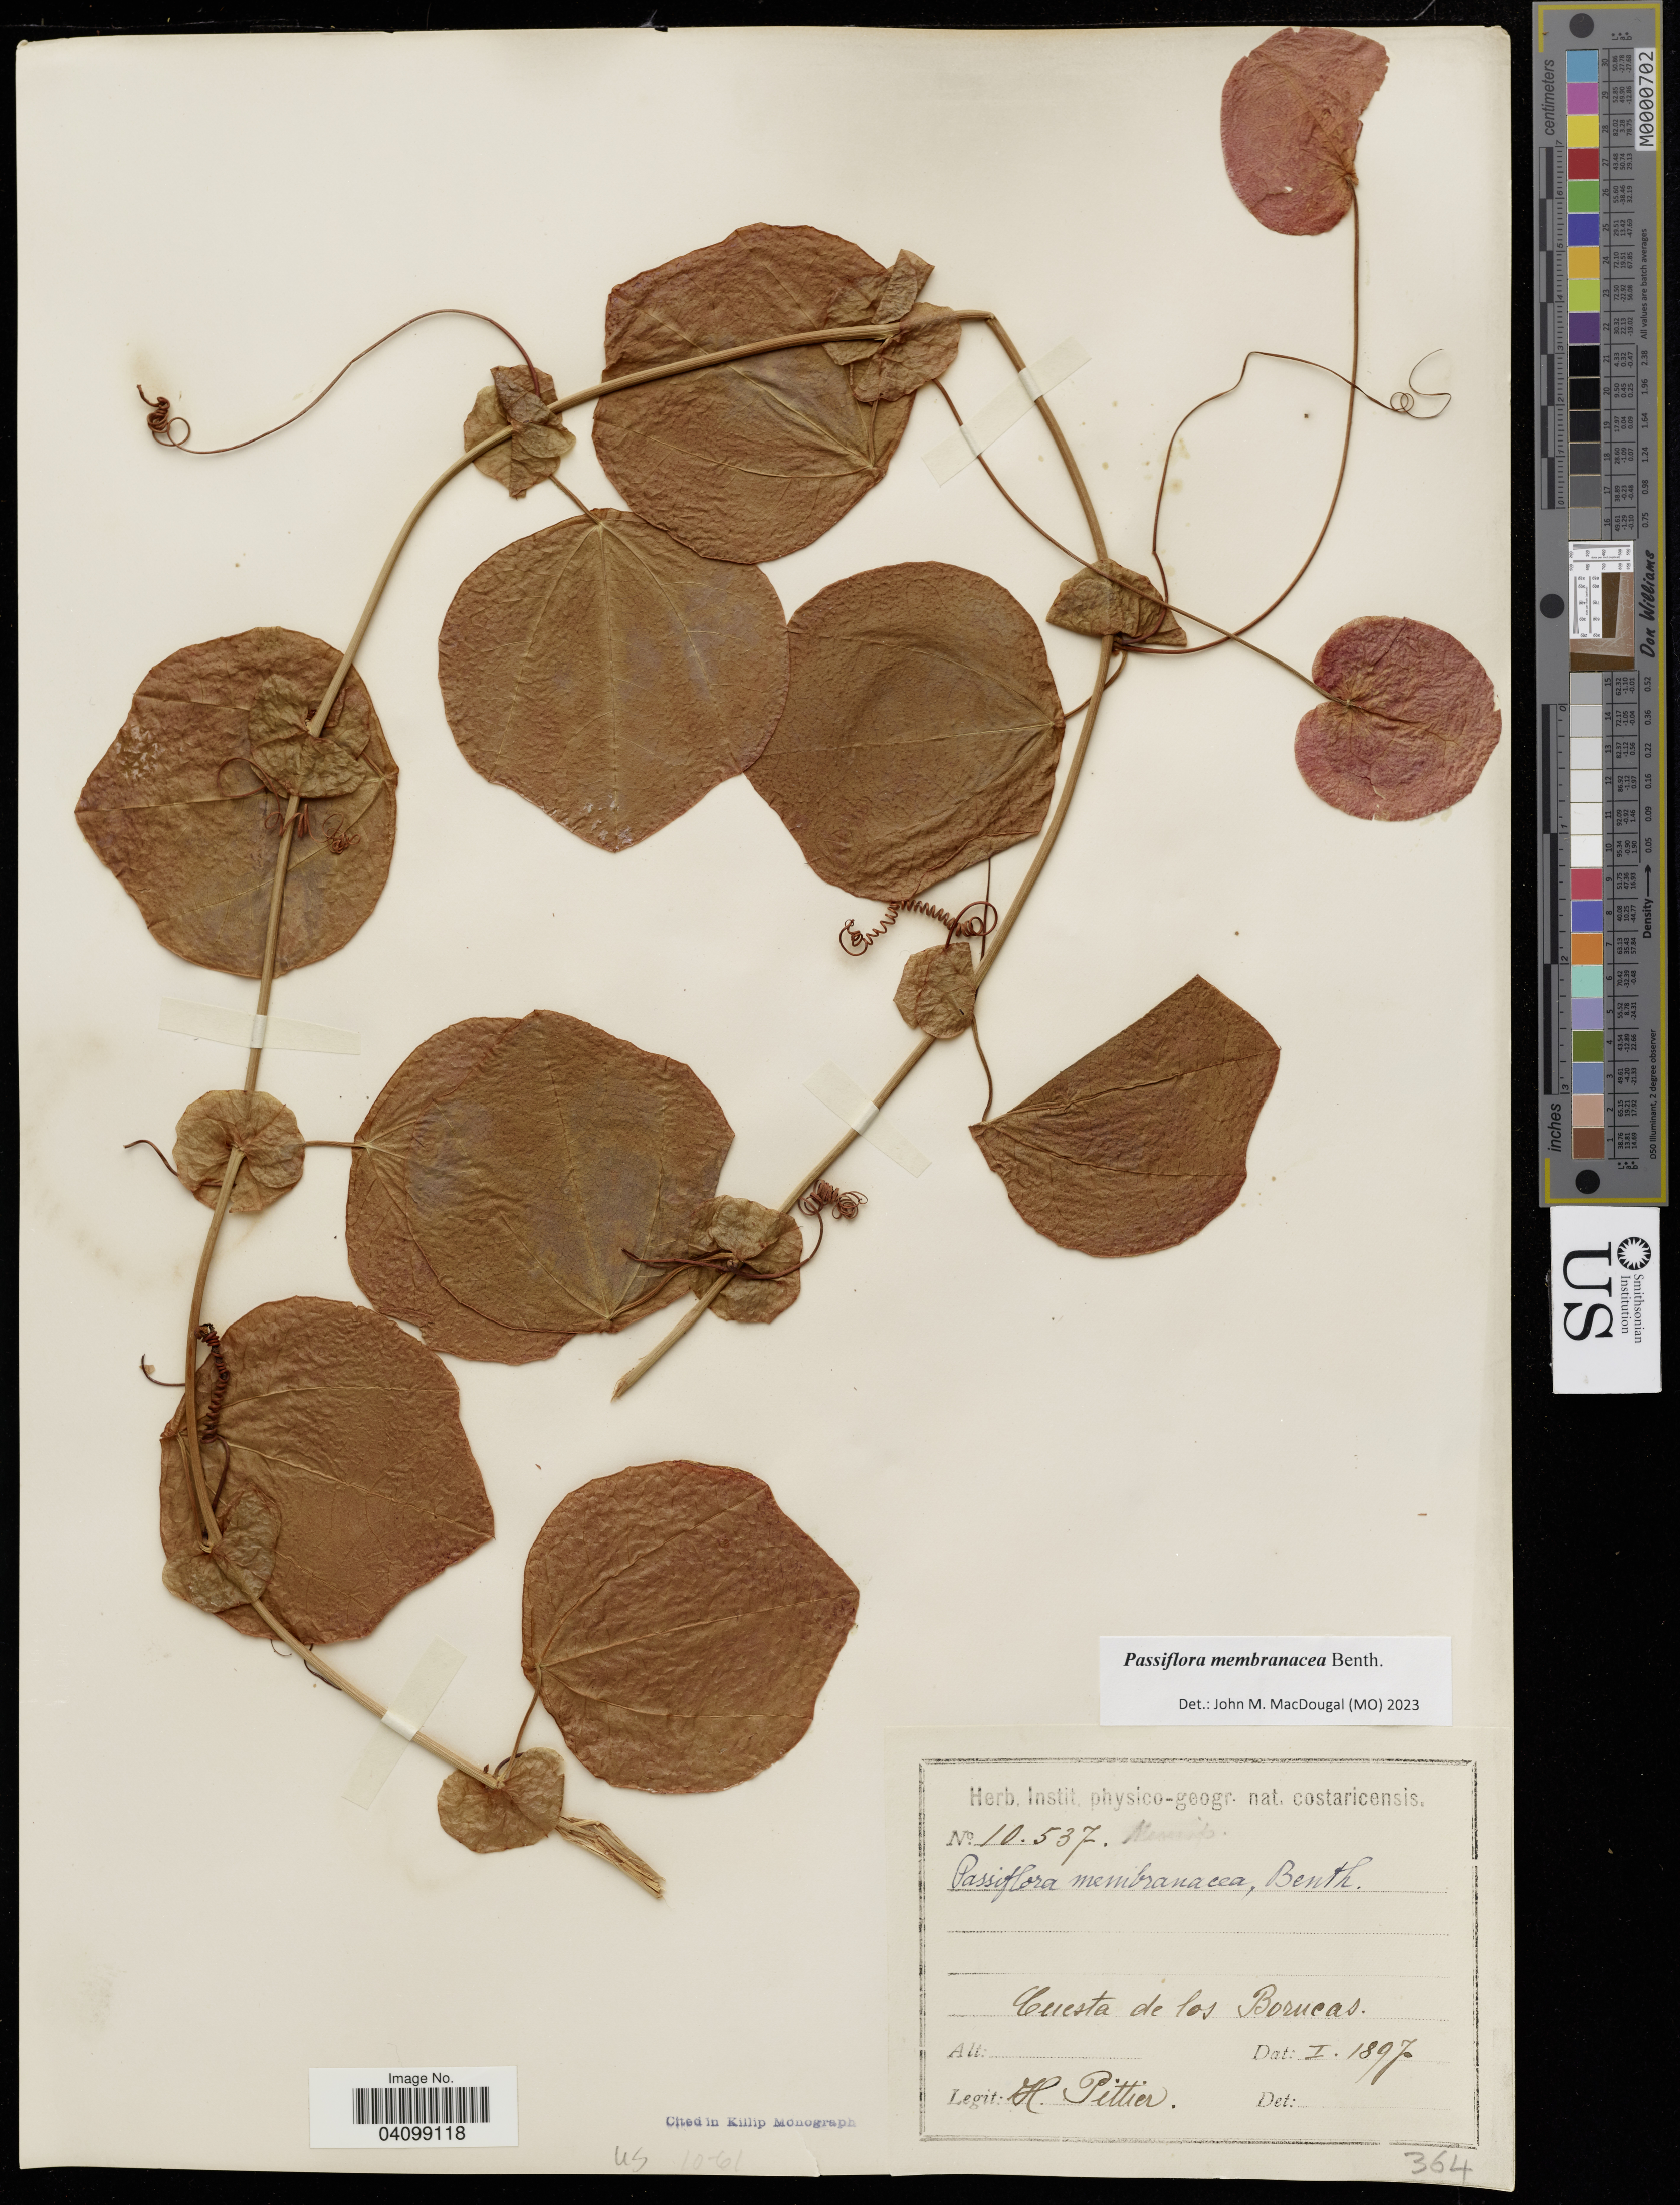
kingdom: Plantae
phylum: Tracheophyta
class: Magnoliopsida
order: Malpighiales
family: Passifloraceae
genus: Passiflora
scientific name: Passiflora membranacea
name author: Benth.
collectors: H. Pittier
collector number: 10537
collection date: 1897-01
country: Costa Rica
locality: Cuesta de los Borucas.